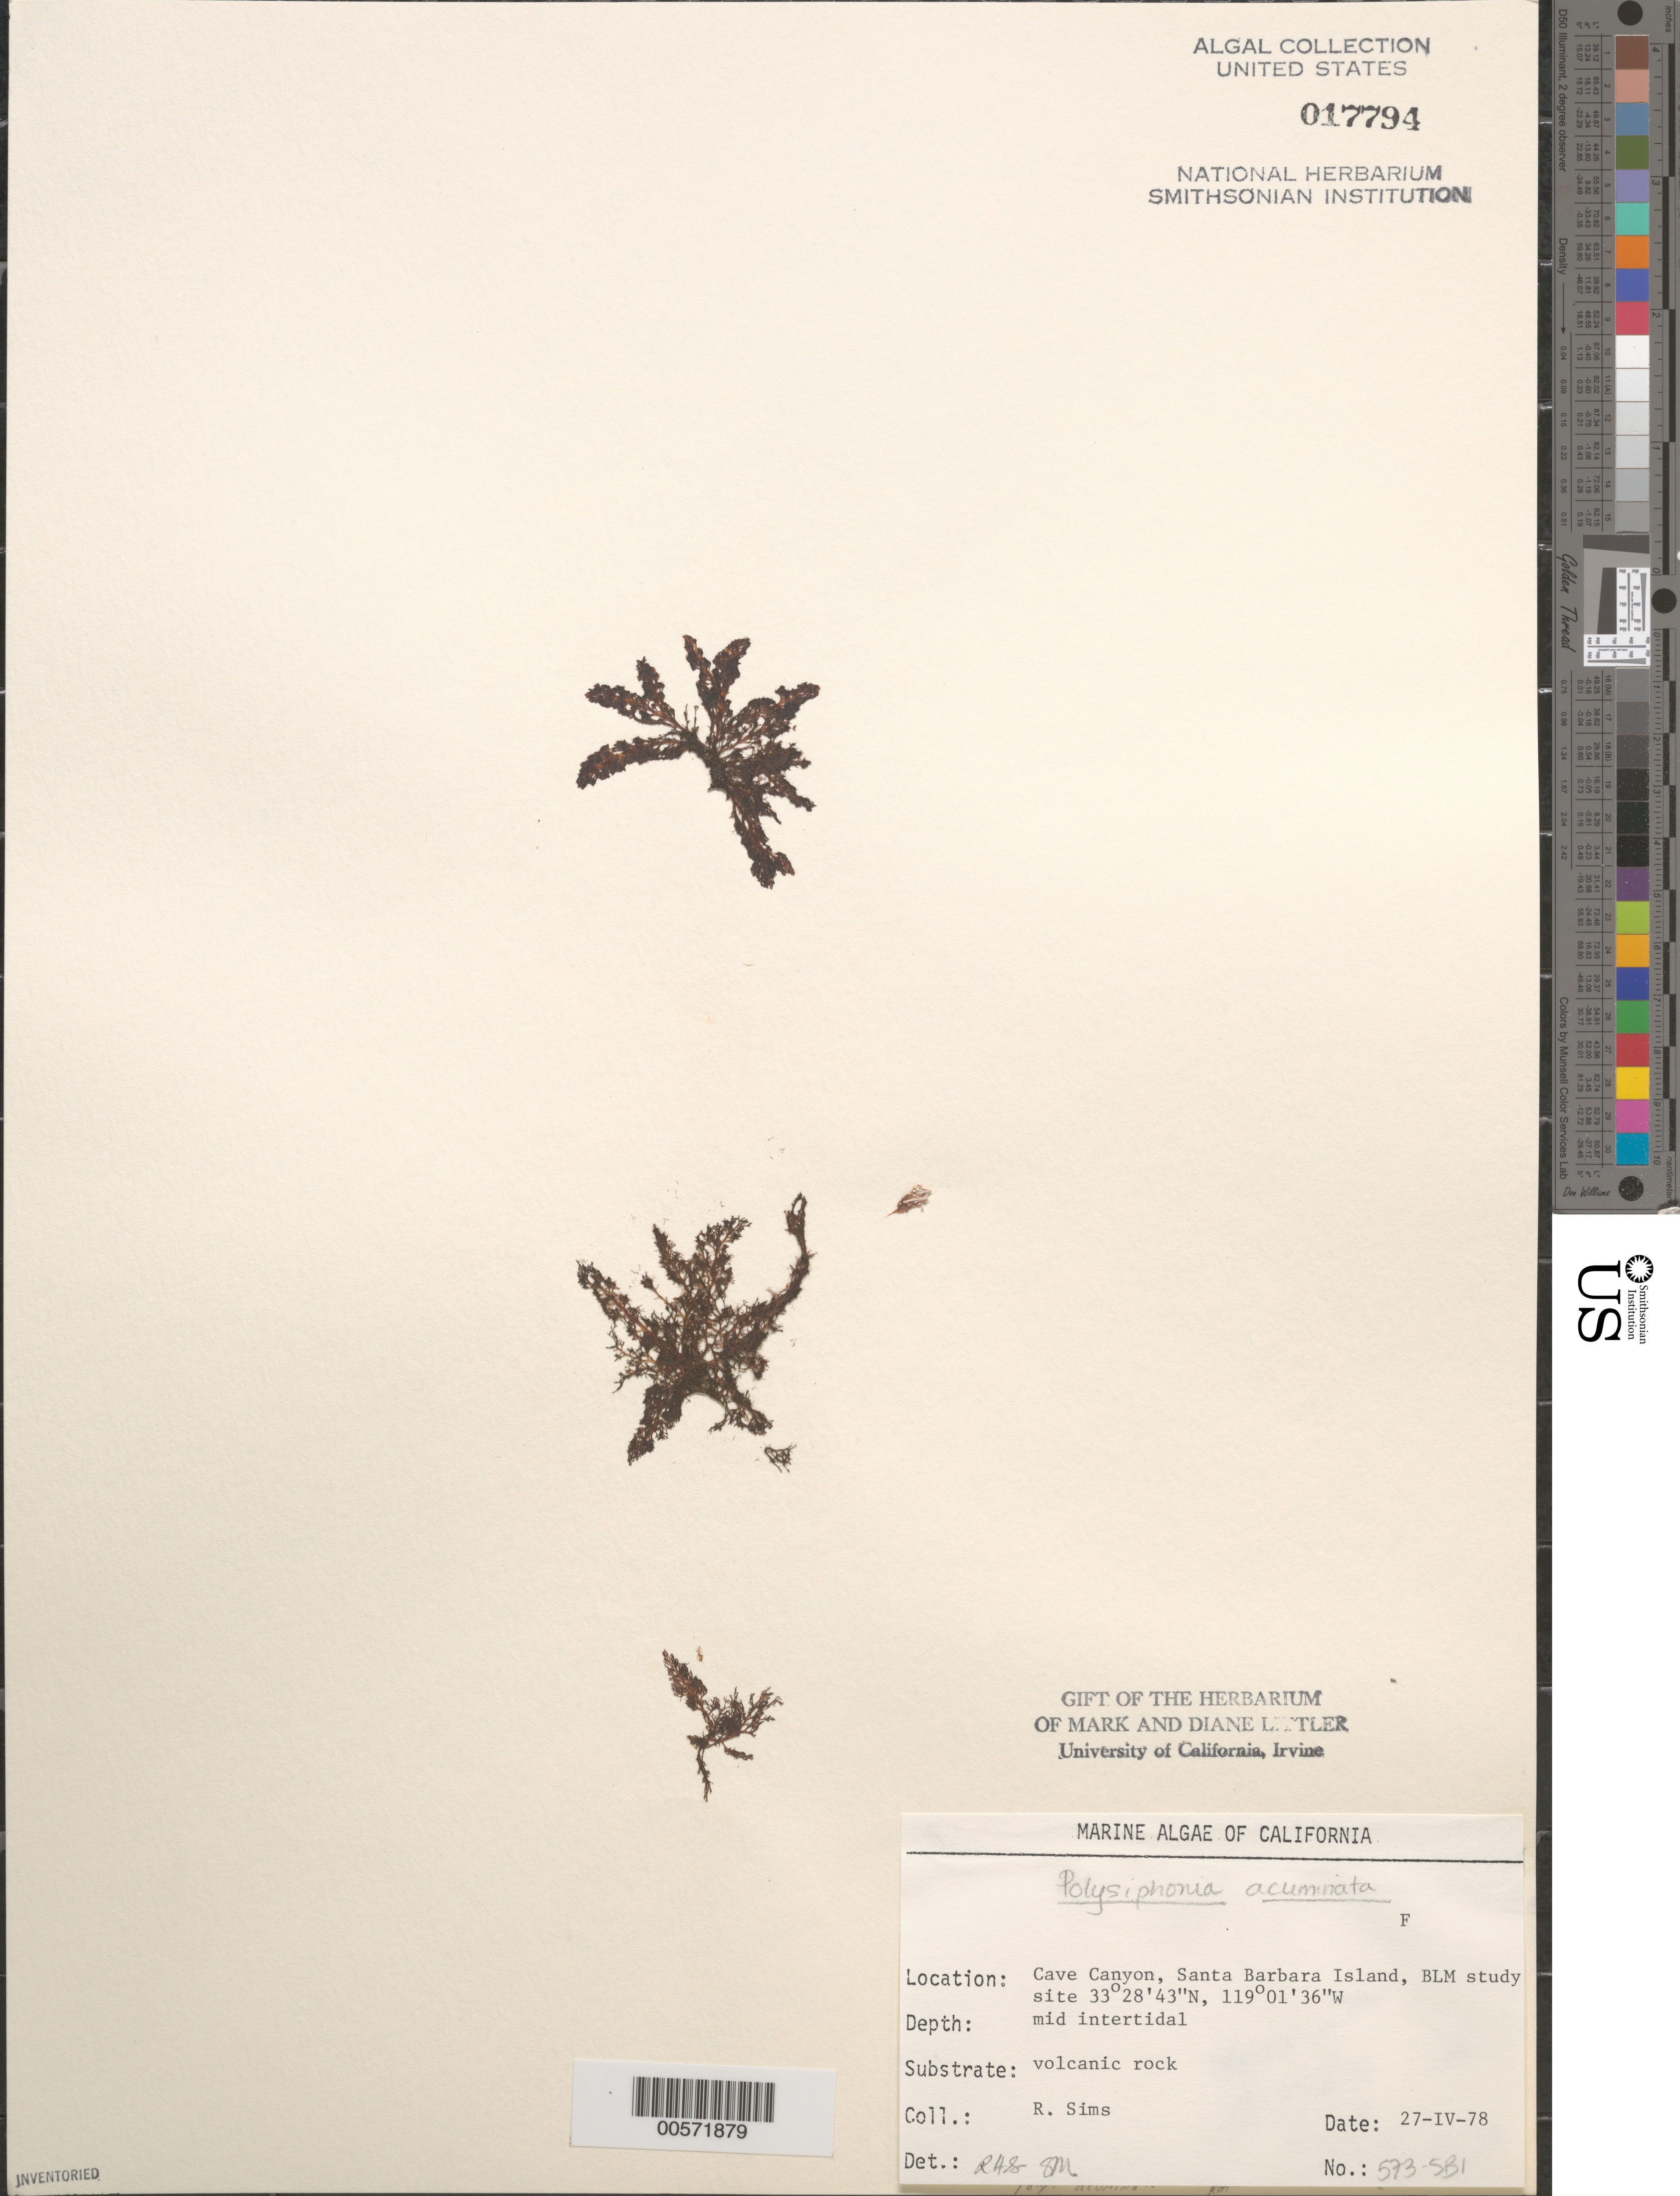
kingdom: Plantae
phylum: Rhodophyta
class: Florideophyceae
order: Ceramiales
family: Rhodomelaceae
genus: Polysiphonia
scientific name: Polysiphonia acuminata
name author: N.L. Gardner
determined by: Sims, Robert H.; Murray, S. N.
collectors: R. H. Sims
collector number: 573-SBI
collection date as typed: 27 Apr 1978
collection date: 1978-04-27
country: United States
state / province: California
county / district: Santa Barbara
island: Santa Barbara Island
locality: Cave Canyon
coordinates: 33 28' 43" N, 119 01' 36" W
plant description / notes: BLM-SOCALBIGHT Rocky Intertidal Survey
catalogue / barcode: US 17794